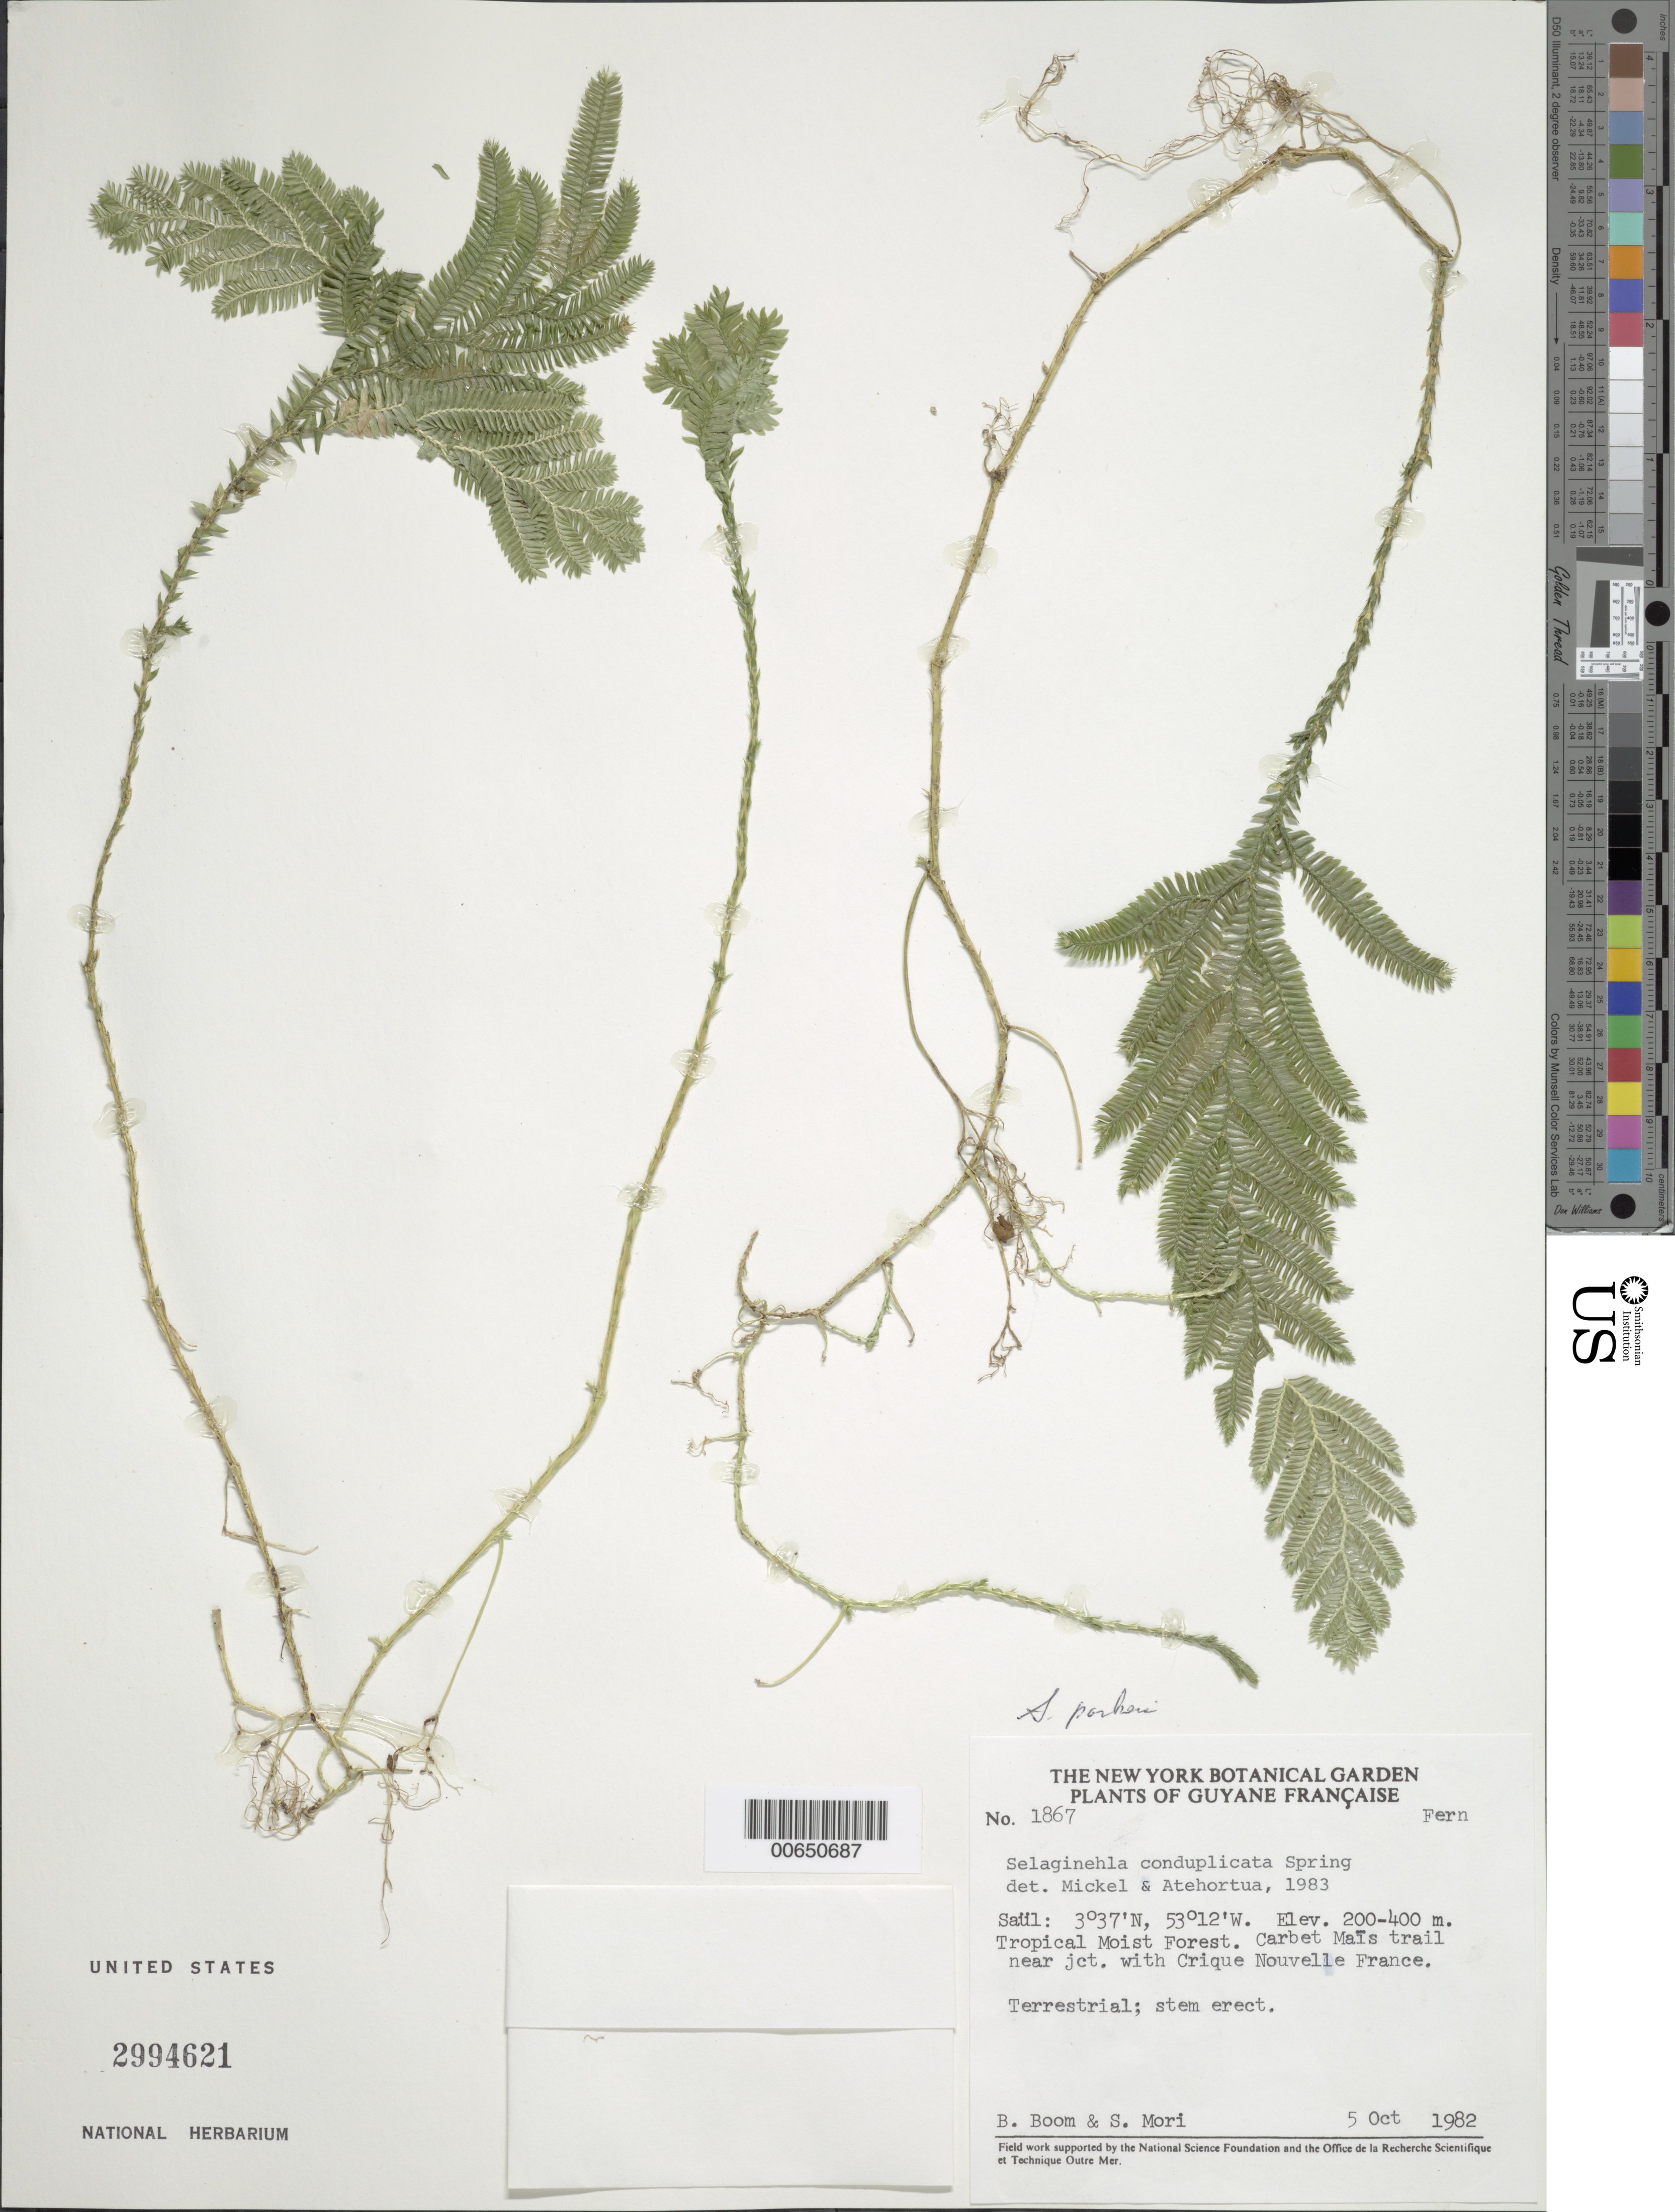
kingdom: Plantae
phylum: Tracheophyta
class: Lycopodiopsida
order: Selaginellales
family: Selaginellaceae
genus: Selaginella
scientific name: Selaginella parkeri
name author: (Hook. & Grev.) Spring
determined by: Mickel, J. T.; Atehortúa, L. G.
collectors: B. M. Boom & S. Mori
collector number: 1867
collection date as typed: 5-Oct-82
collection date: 1982-10-05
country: French Guiana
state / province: Saint-Laurent-du-Maroni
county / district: Saül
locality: Saül, Carbet Maïs trail, near jct. with Crique Nouvelle France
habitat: Tropical moist forest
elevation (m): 200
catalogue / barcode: US 2994621